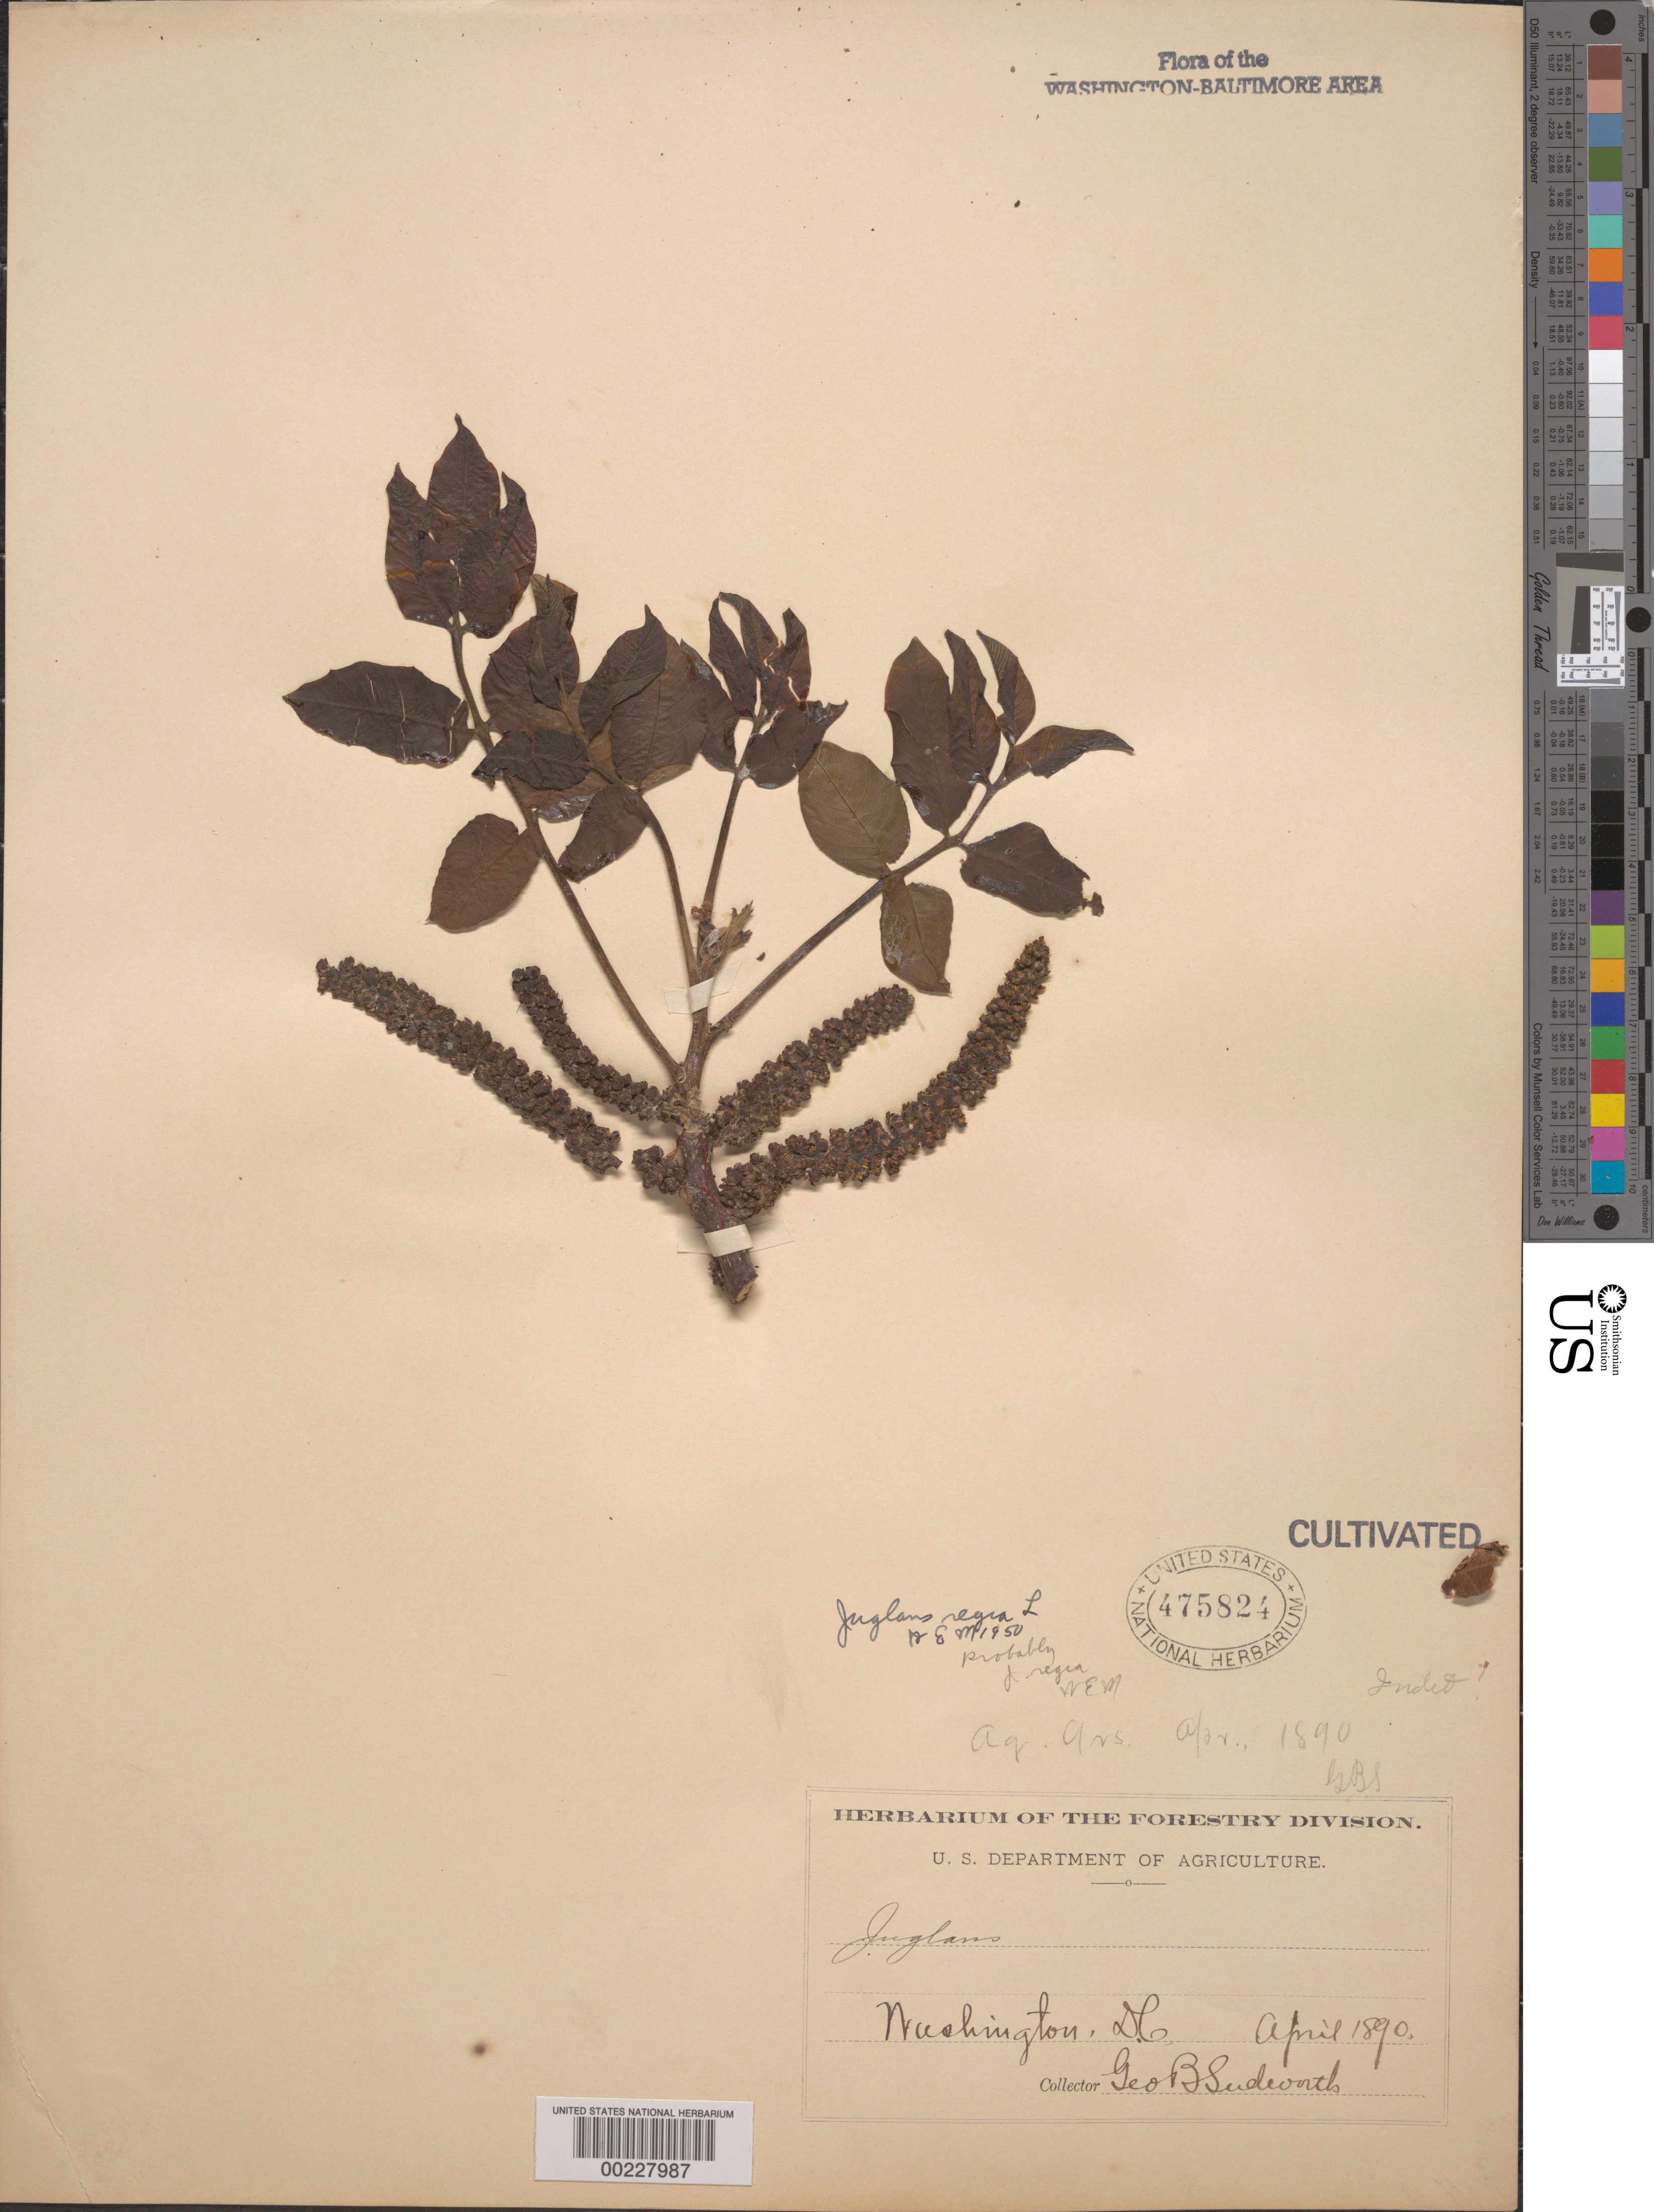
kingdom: Plantae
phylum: Tracheophyta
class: Magnoliopsida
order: Fagales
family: Juglandaceae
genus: Juglans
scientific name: Juglans regia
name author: L.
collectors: G. B. Sudworth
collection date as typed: Apr 1890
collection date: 1890-04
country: United States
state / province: District of Columbia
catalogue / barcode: US 475824